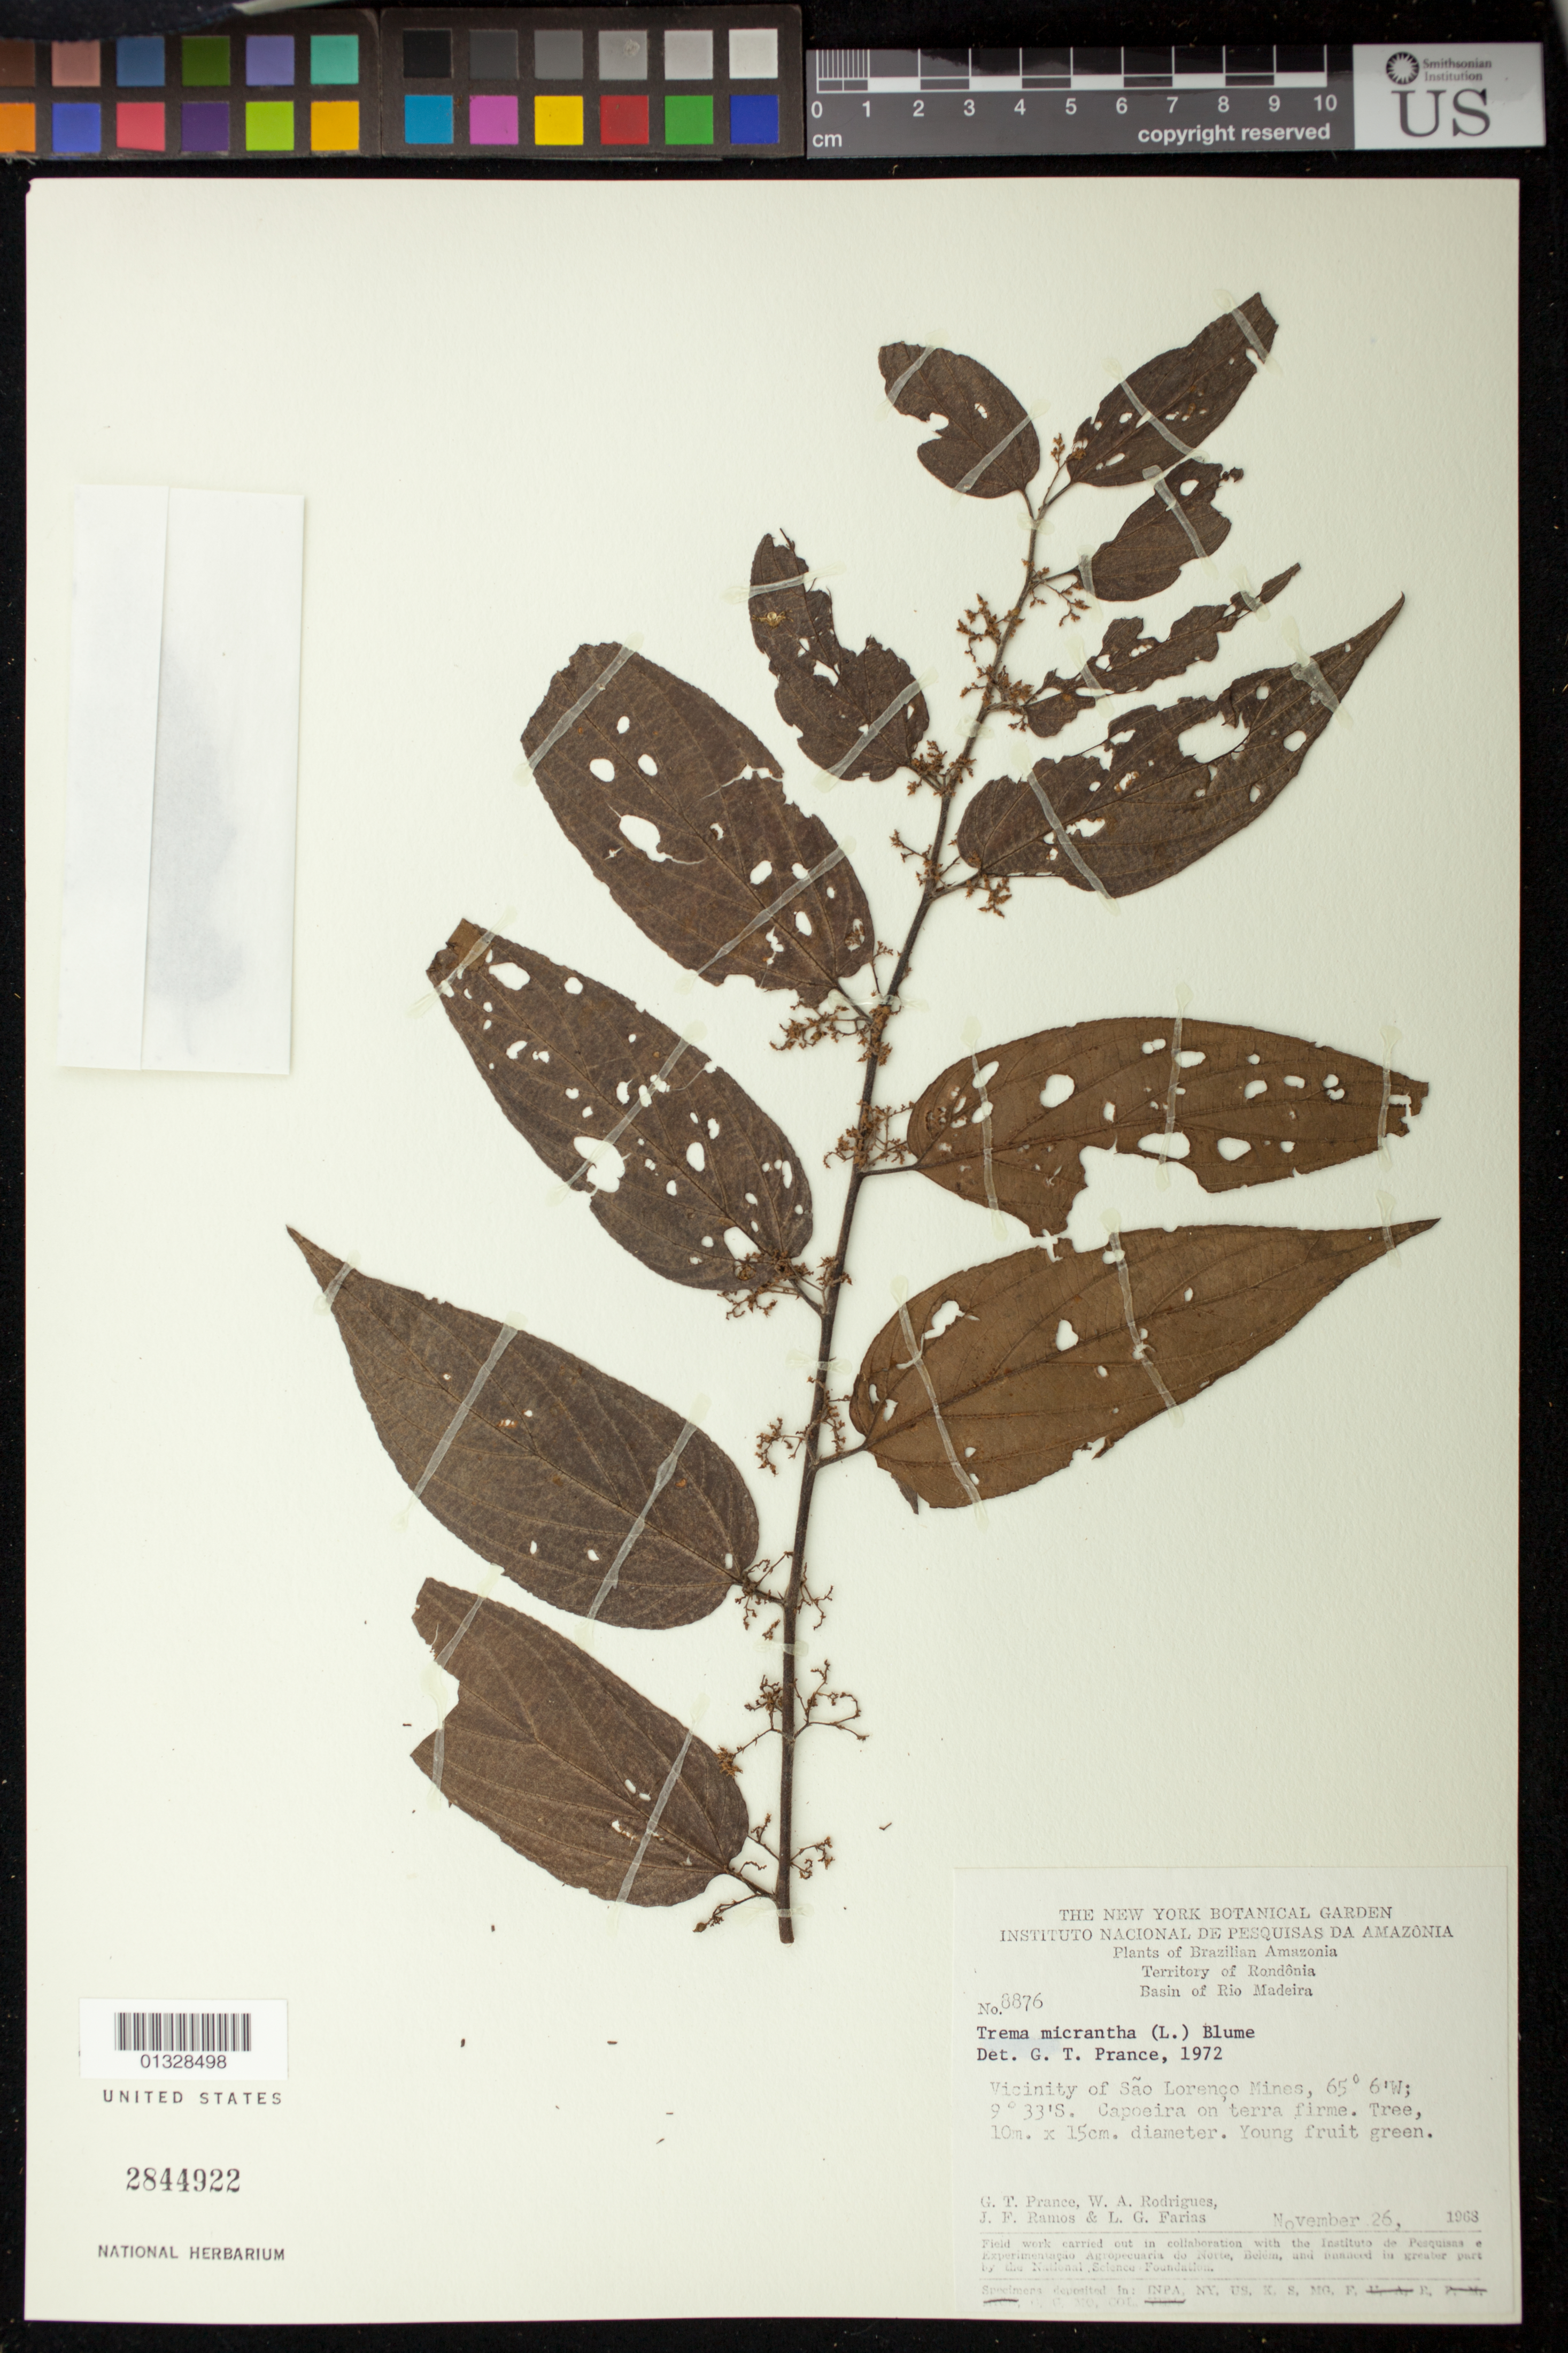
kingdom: Plantae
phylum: Tracheophyta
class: Magnoliopsida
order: Rosales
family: Cannabaceae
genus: Trema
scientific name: Trema micranthum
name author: (L.) Blume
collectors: G. T. Prance, W. A. Rodrigues, J. F. Ramos & L. G. Farias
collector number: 8876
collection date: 1968-11-26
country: Brazil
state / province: Rondônia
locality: Vicinity of São Lorenço Mines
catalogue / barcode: US 2844922